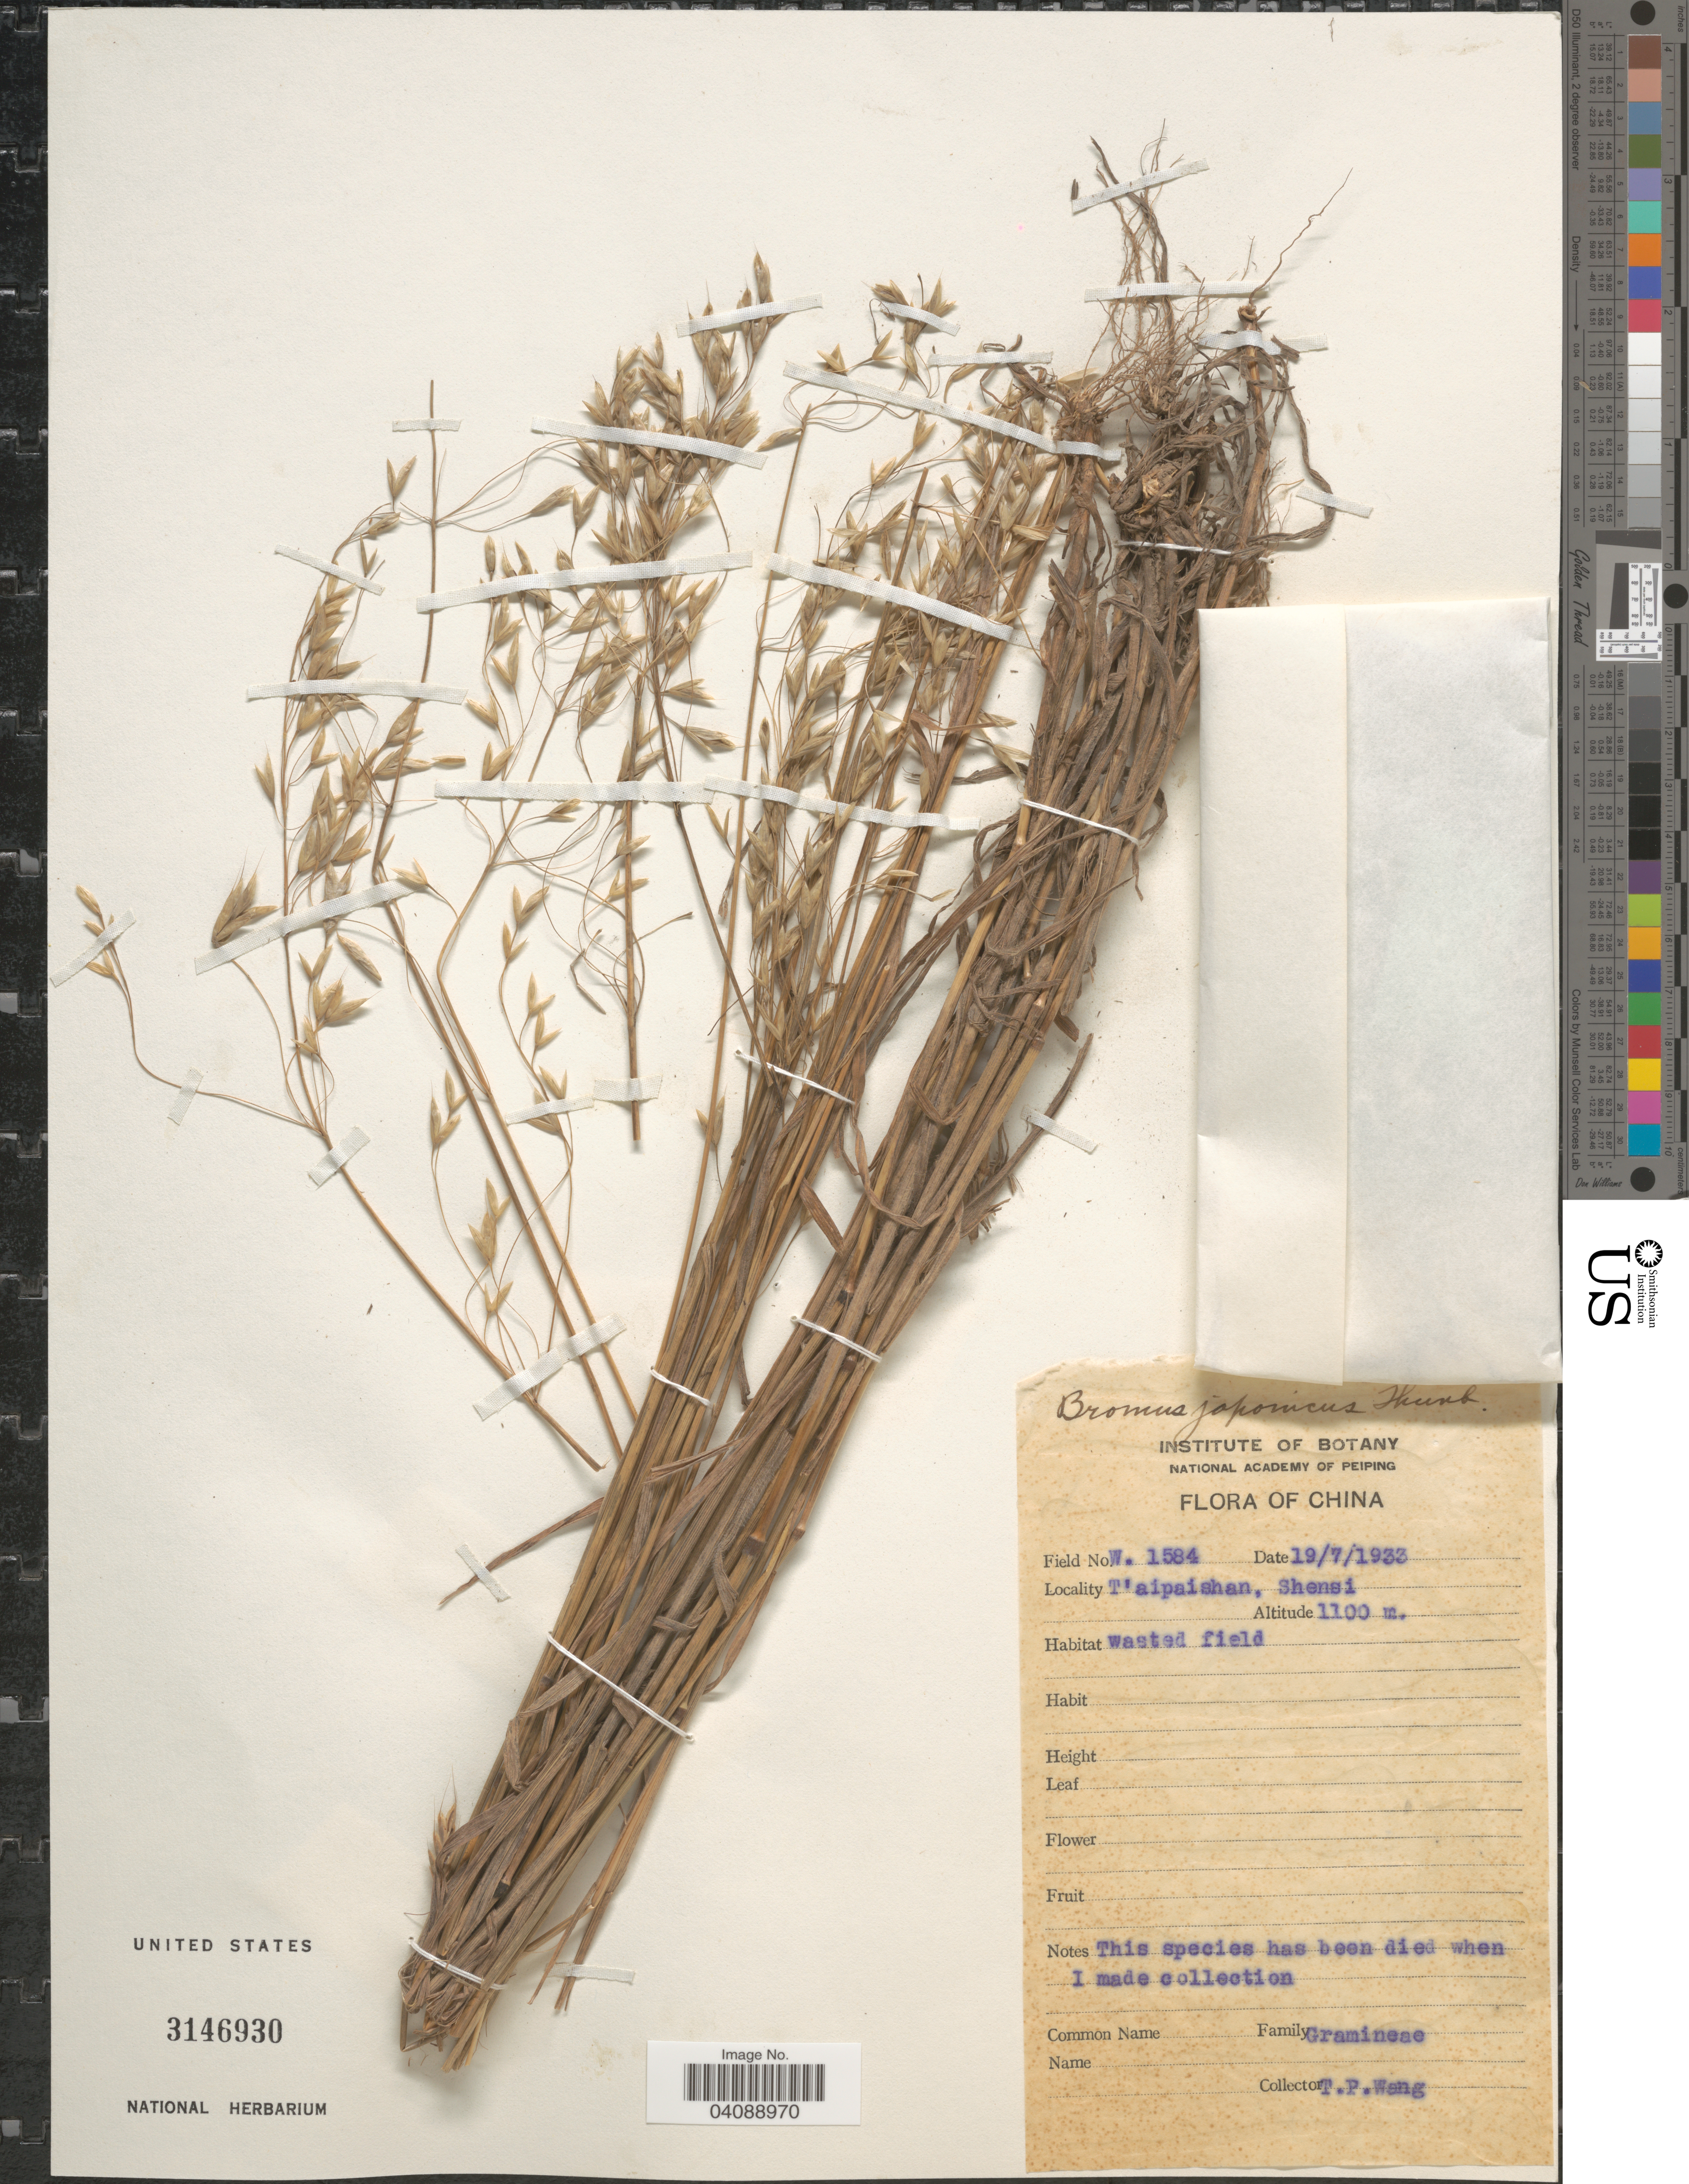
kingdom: Plantae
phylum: Tracheophyta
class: Liliopsida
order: Poales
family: Poaceae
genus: Bromus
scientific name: Bromus japonicus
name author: Houtt.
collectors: T. Wang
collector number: W1584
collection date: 1933-07-19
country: China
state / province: Shaanxi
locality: T'aipaishan, Shensi.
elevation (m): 1100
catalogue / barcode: US 3146930